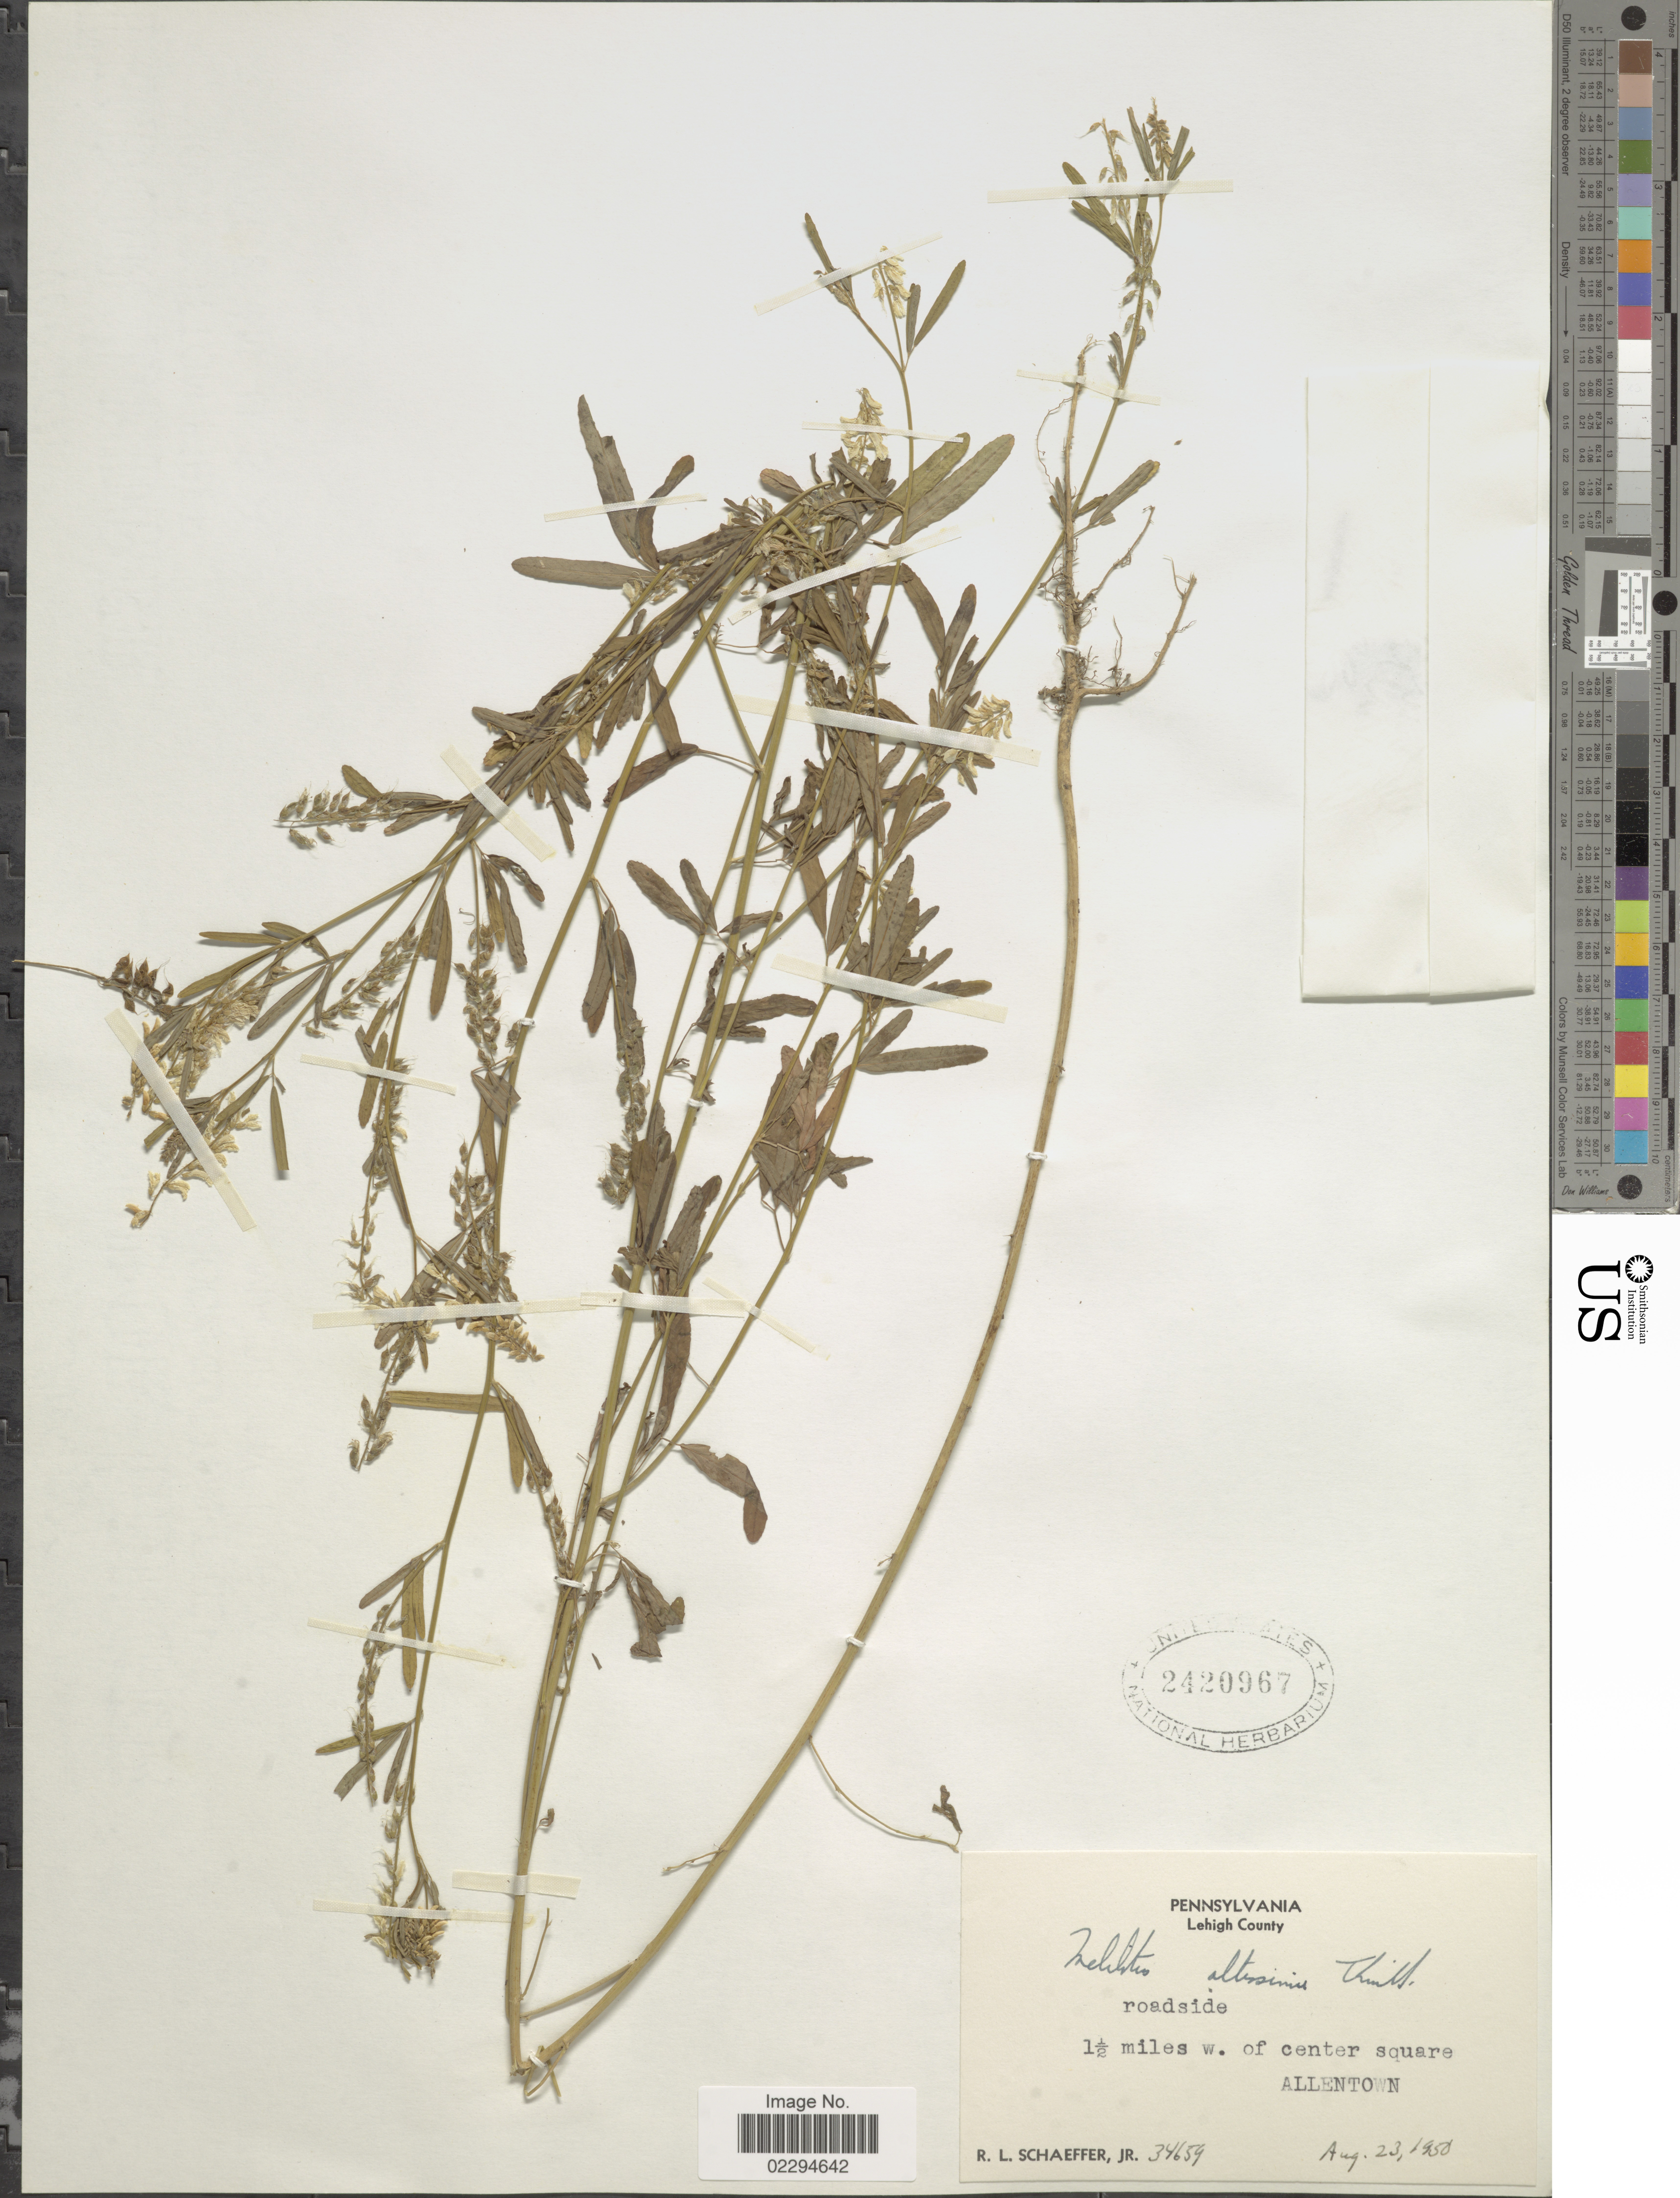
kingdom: Plantae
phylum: Tracheophyta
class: Magnoliopsida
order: Fabales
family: Fabaceae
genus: Melilotus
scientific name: Melilotus altissimus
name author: Thuill.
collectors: R. L. Schaeffer Jr.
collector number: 34659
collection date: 1950-08-23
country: United States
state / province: Pennsylvania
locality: Lehigh County. 1½ miles w. of center square. Allentown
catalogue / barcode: US 2420967